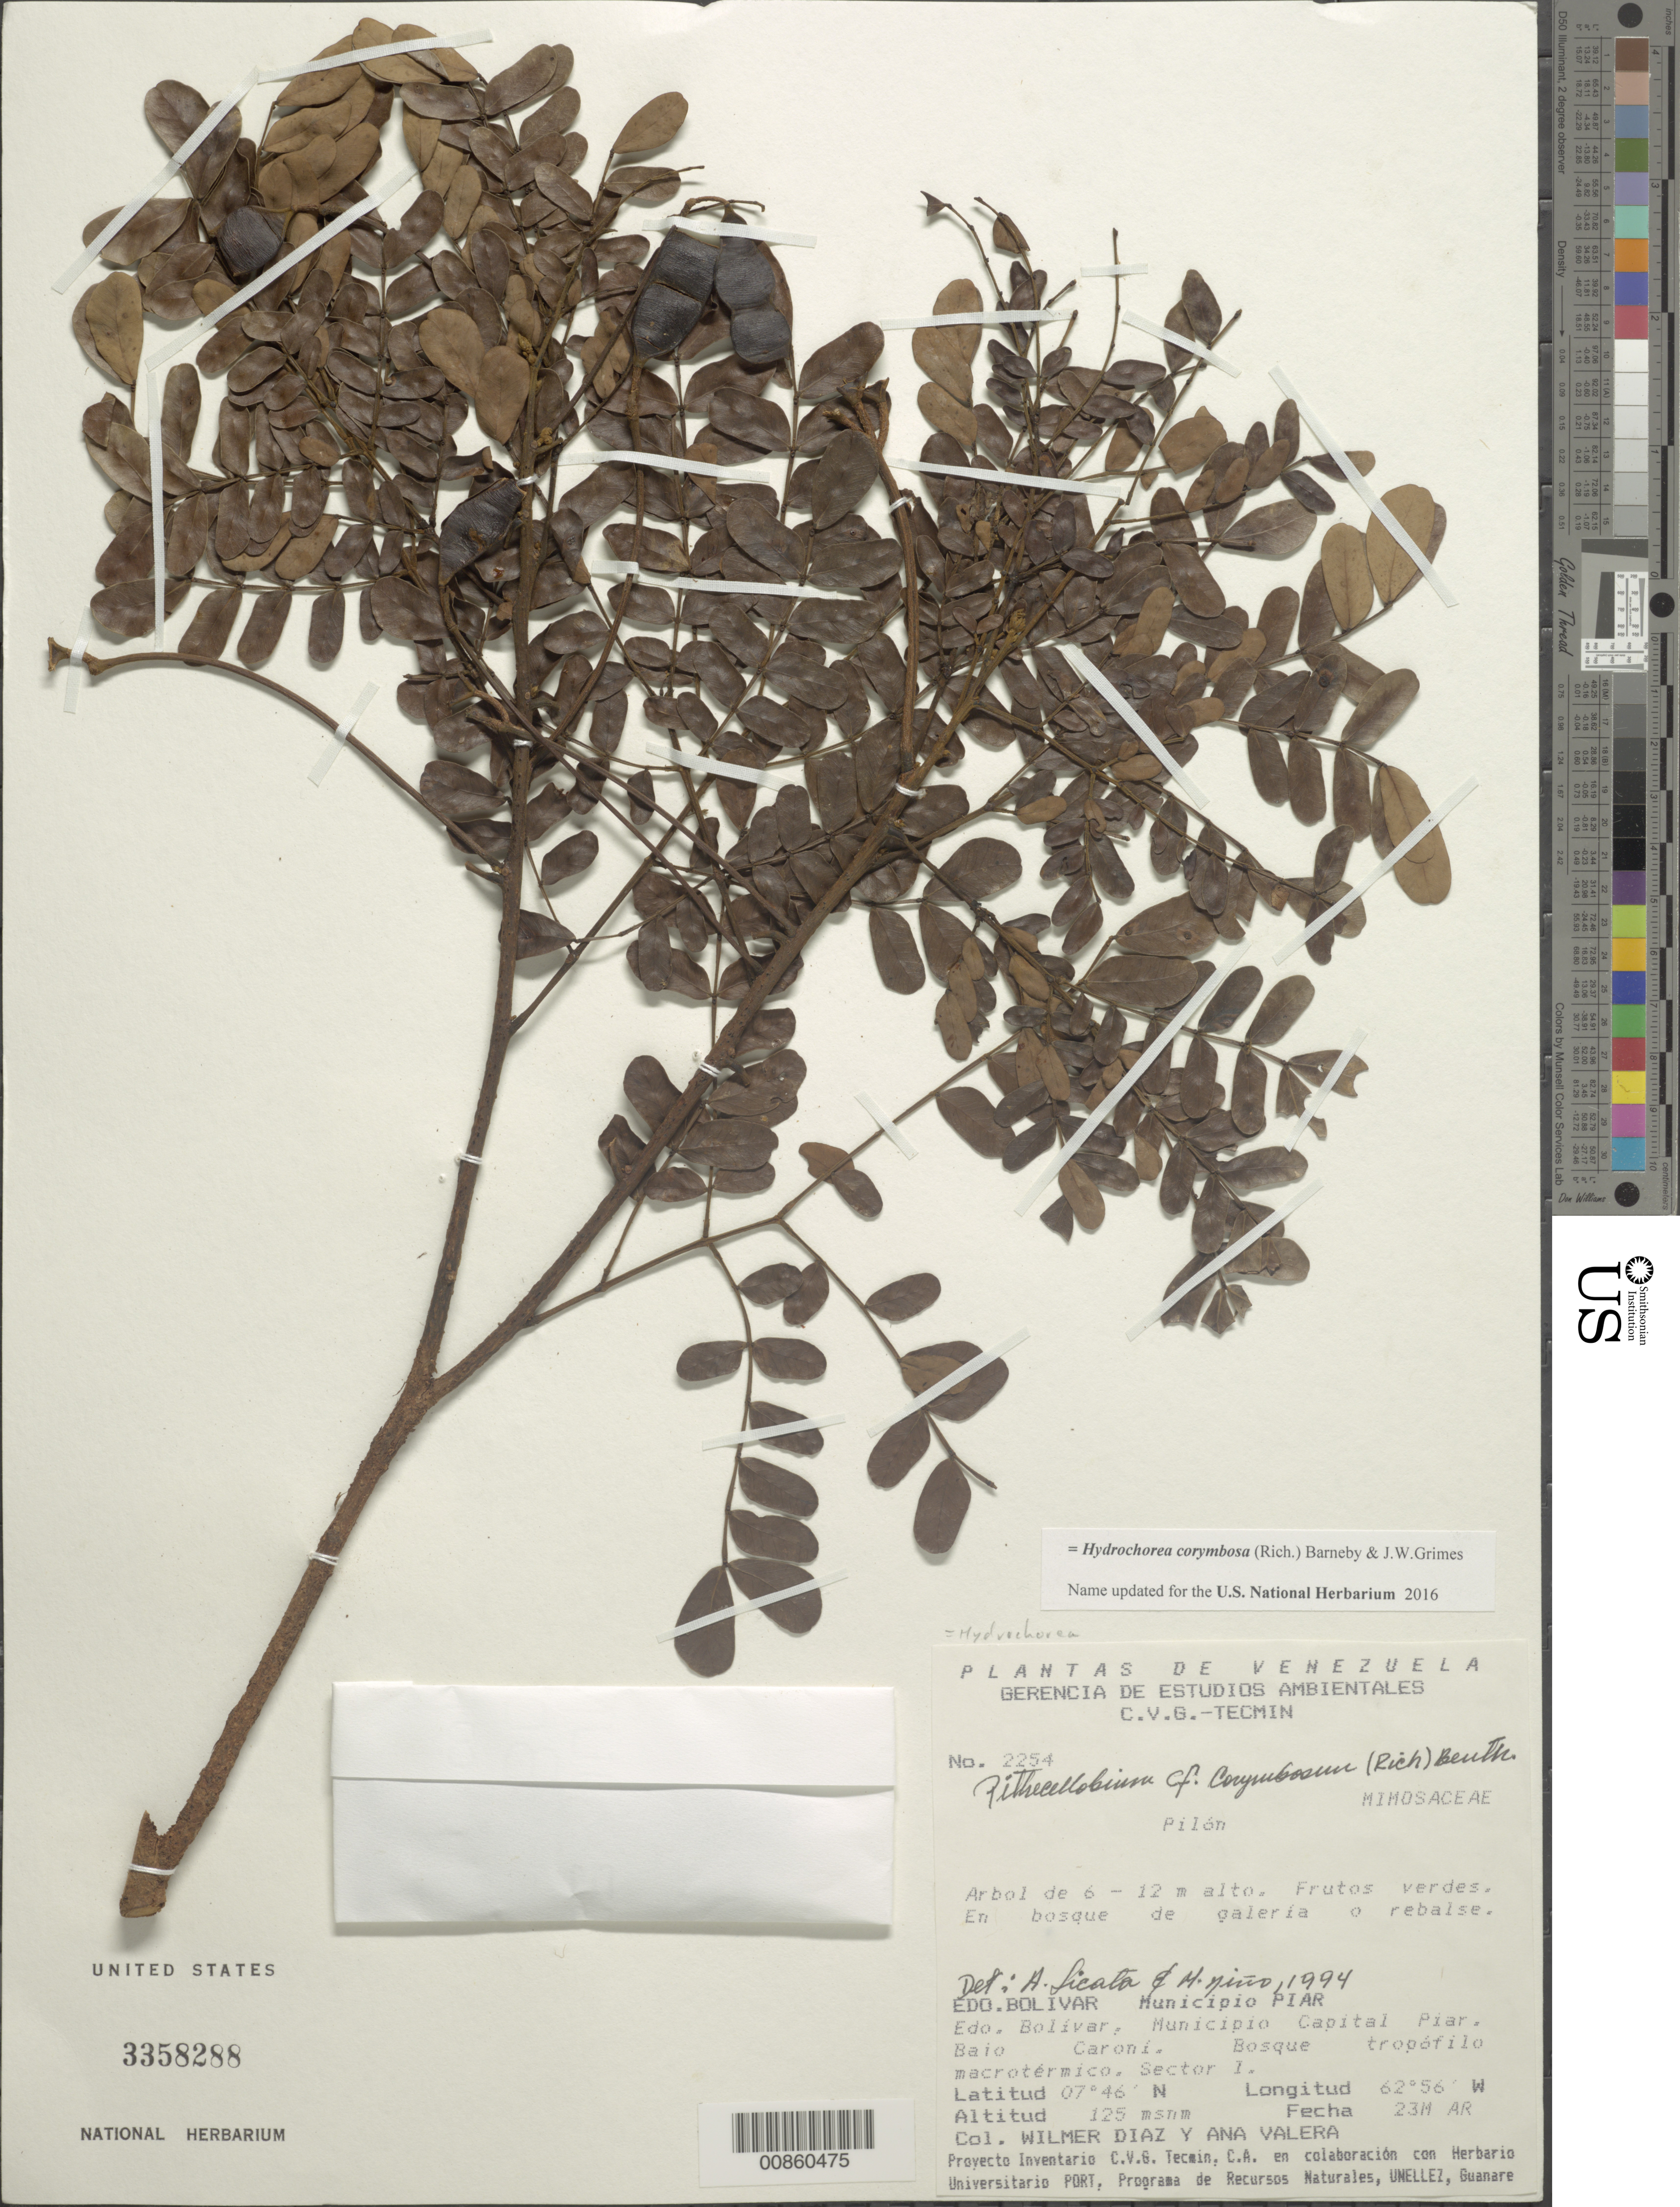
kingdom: Plantae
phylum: Tracheophyta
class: Magnoliopsida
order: Fabales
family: Fabaceae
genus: Hydrochorea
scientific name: Hydrochorea corymbosa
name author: (Rich.) Barneby & J.W. Grimes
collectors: W. Díaz P. & A. Valera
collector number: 2254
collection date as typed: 23-Mar-94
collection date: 1994-03-23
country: Venezuela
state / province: Bolívar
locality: Mun. Piar, Mun. Capital Piar, Bajo Caroní, Sector I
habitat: Bosque de galeria o rebalse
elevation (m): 125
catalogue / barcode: US 3358288